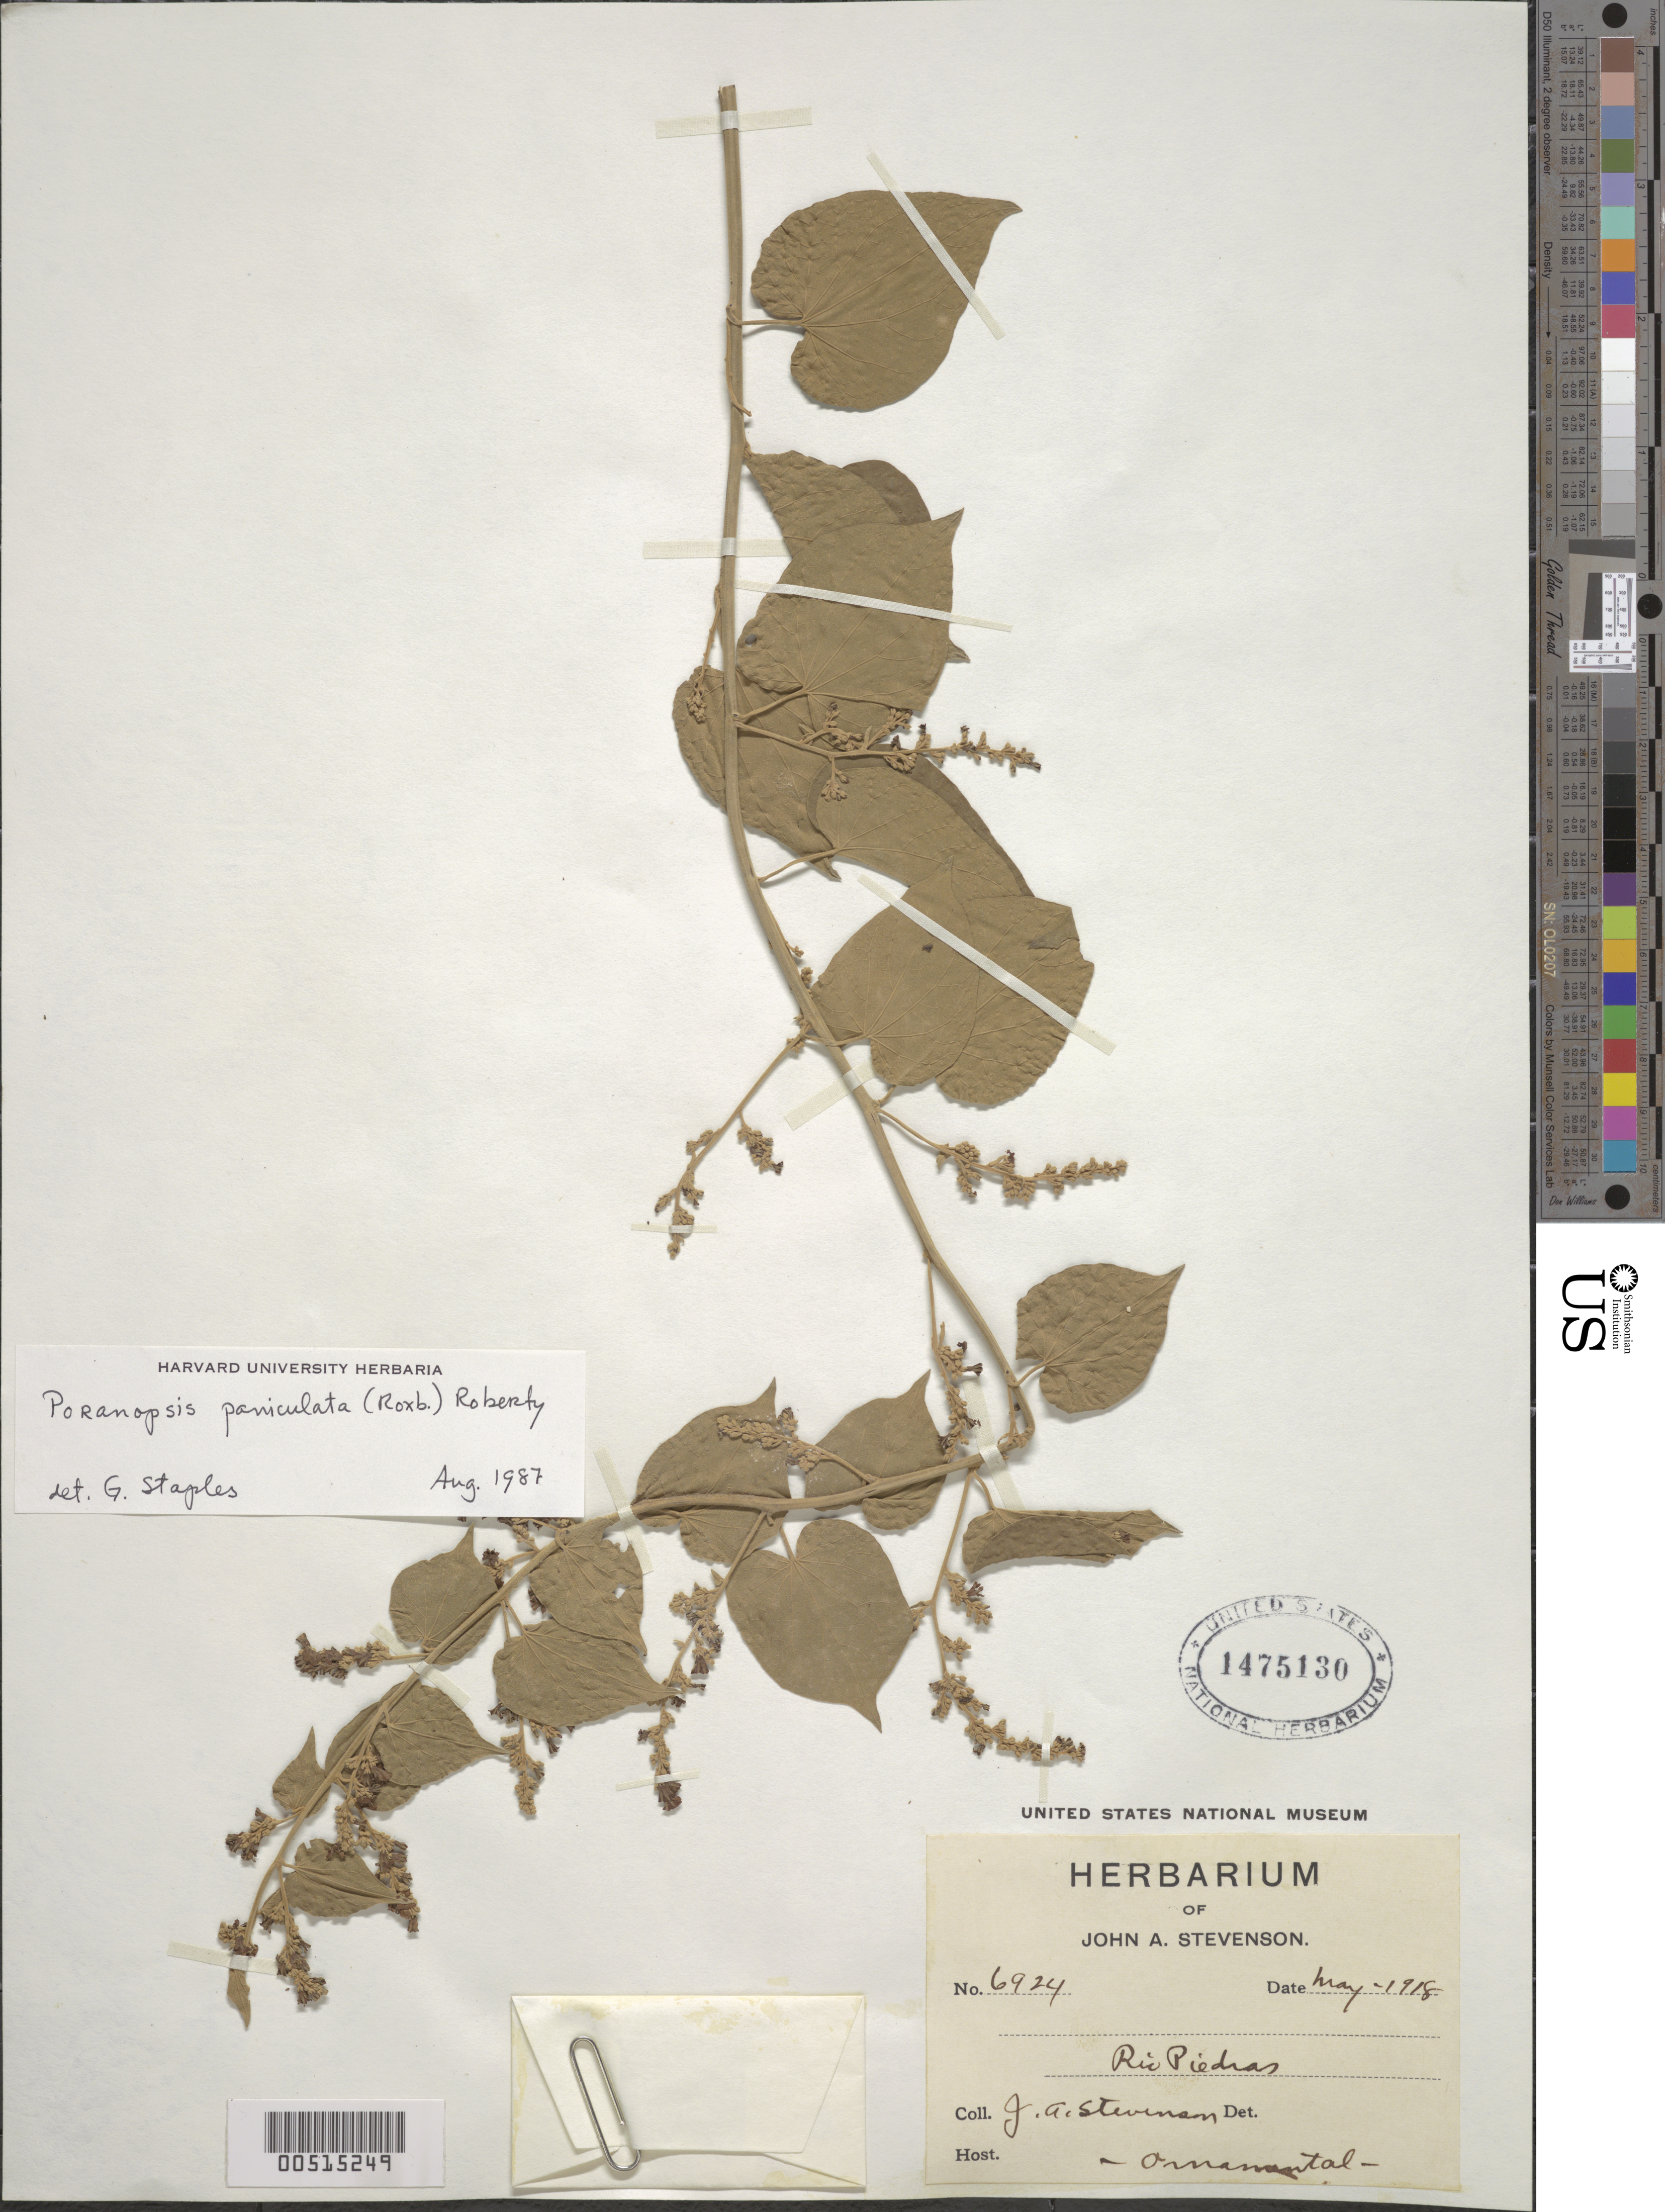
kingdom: Plantae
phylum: Tracheophyta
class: Magnoliopsida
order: Solanales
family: Convolvulaceae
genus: Porana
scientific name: Porana paniculata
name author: Roxb.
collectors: J. Stevenson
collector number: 6924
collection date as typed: May 1918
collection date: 1918-05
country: Puerto Rico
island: Greater Antilles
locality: Rio Piedras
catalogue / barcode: US 1475130